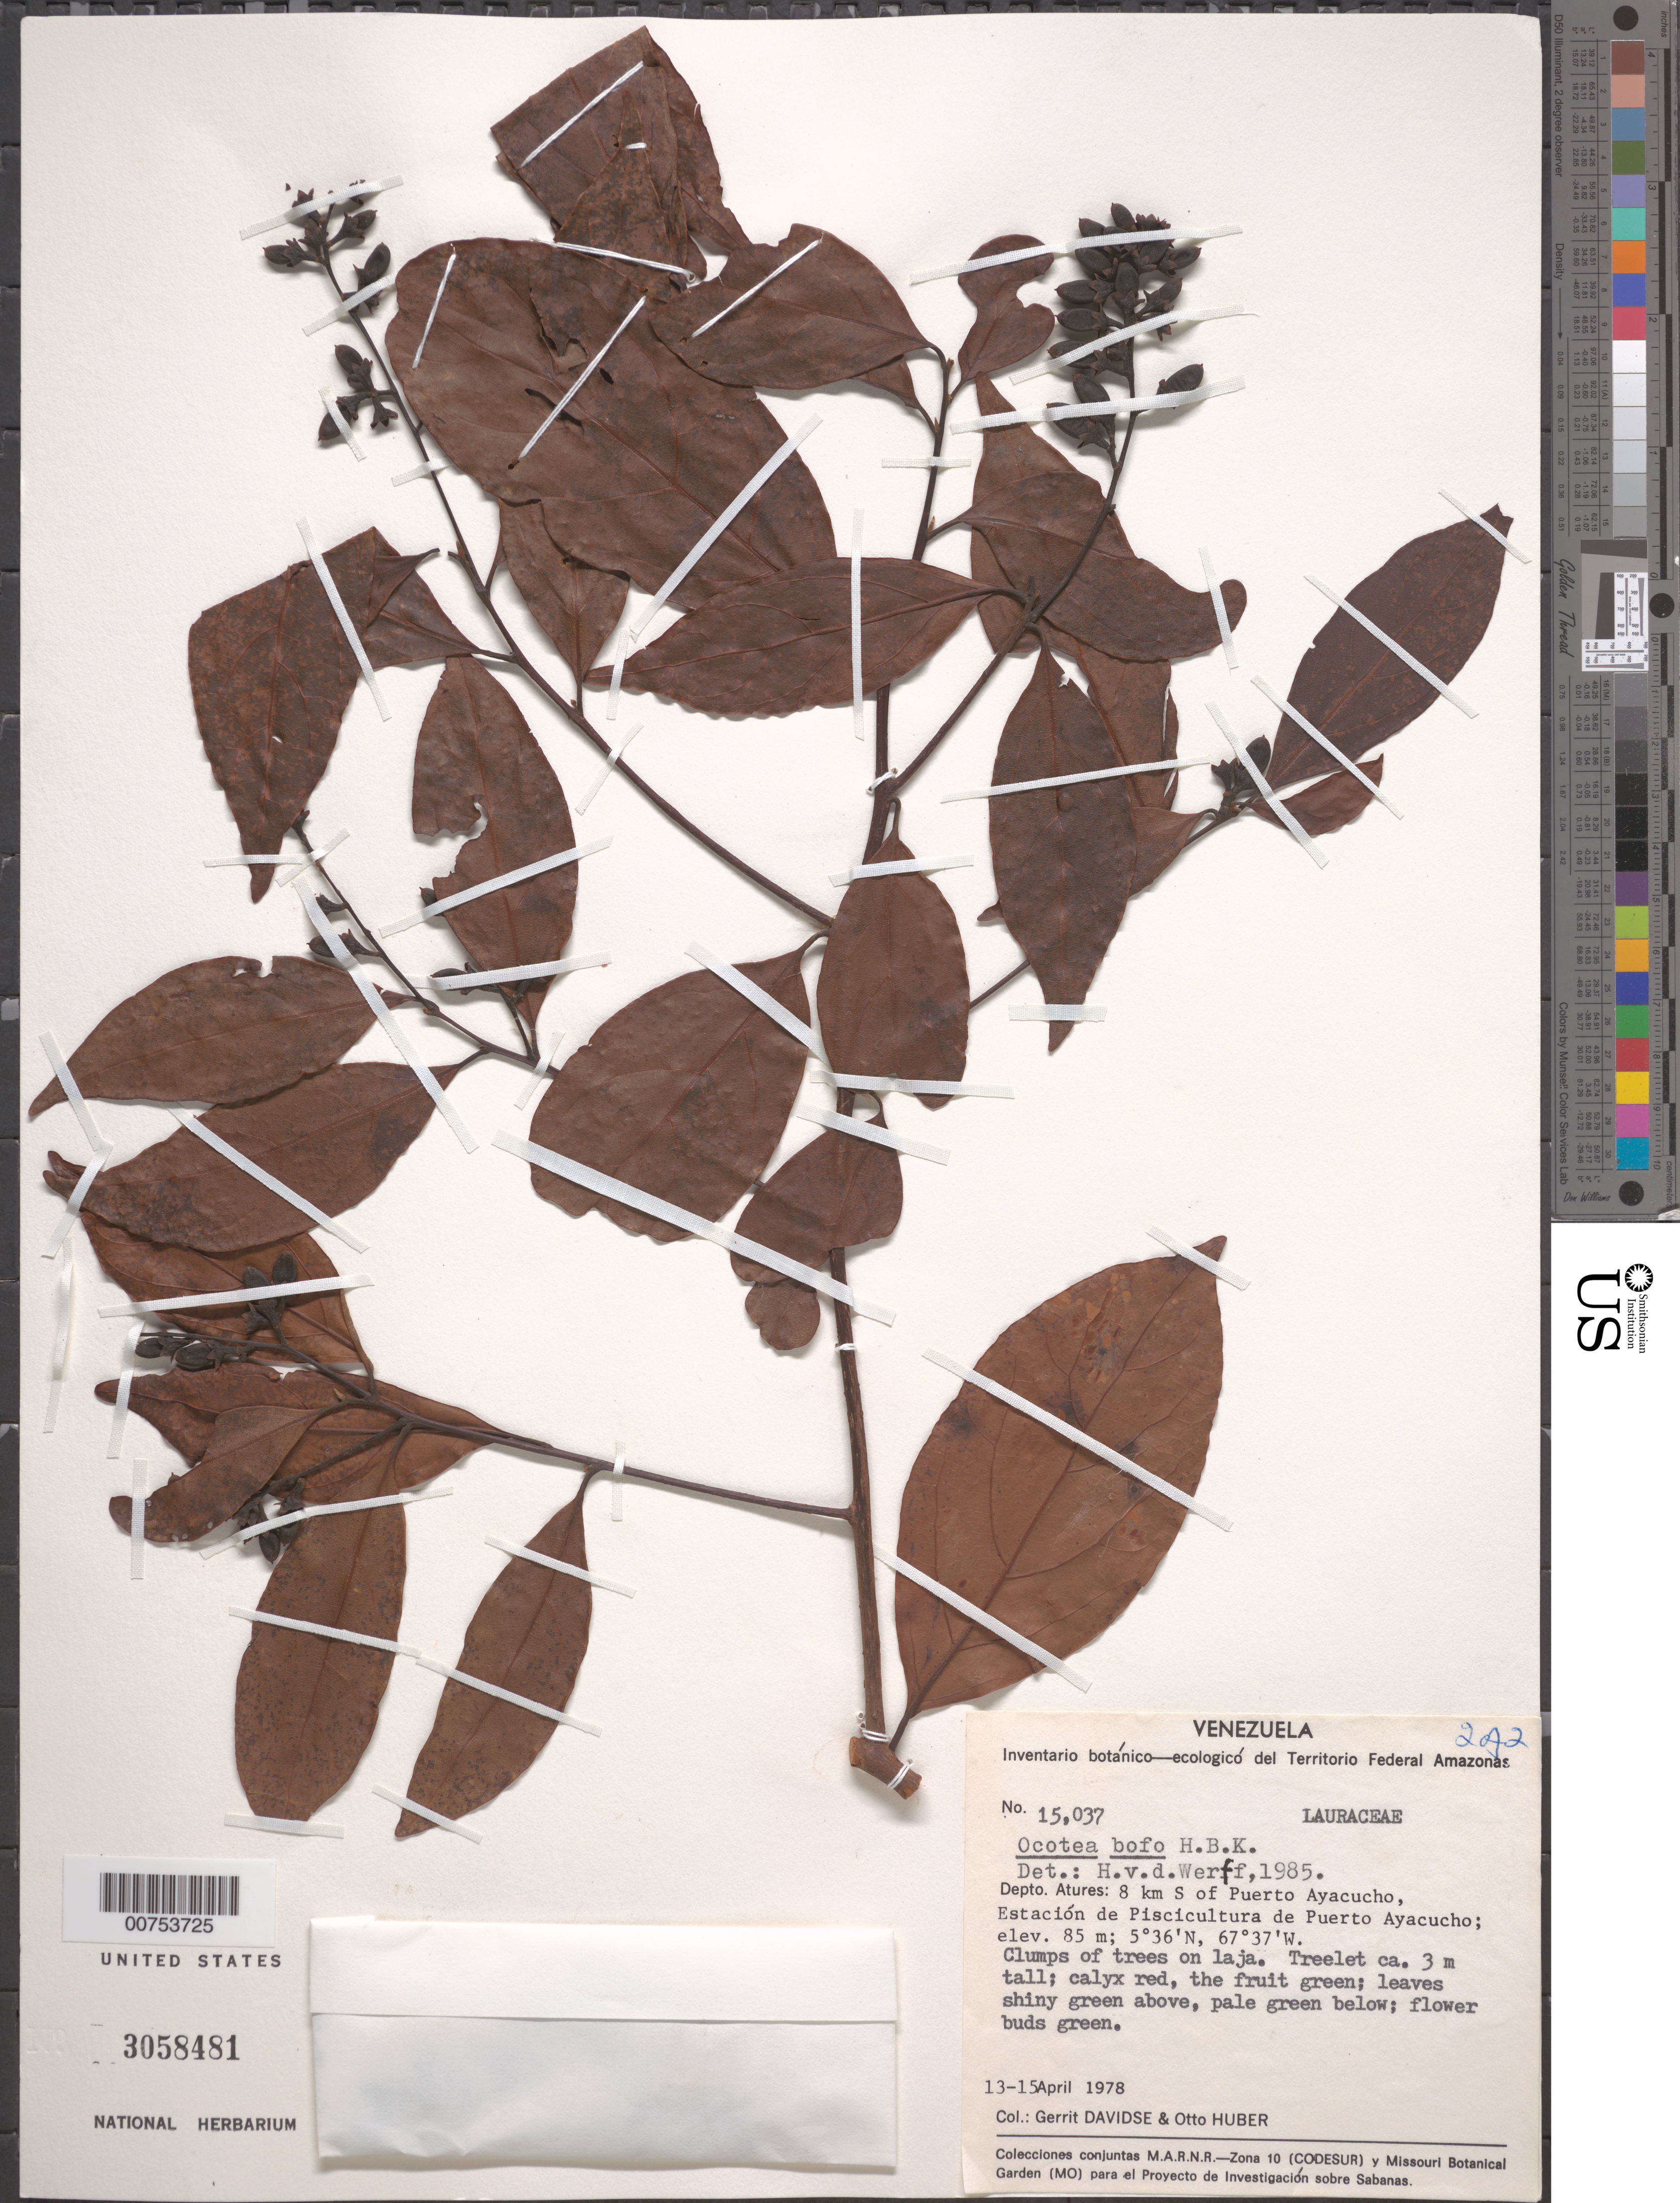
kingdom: Plantae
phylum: Tracheophyta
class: Magnoliopsida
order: Laurales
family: Lauraceae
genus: Ocotea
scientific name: Ocotea bofo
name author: Kunth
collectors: G. Davidse & O. Huber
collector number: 15037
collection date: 1978-04-13/1978-04-15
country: Venezuela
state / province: Amazonas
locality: Territorio Federal Amazonas. [unsure placement] Depto. Atures: 8 km S of Puerto Ayacucho, Estación de Piscicultura de Puerto Ayacucho.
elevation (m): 85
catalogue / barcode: US 3058481